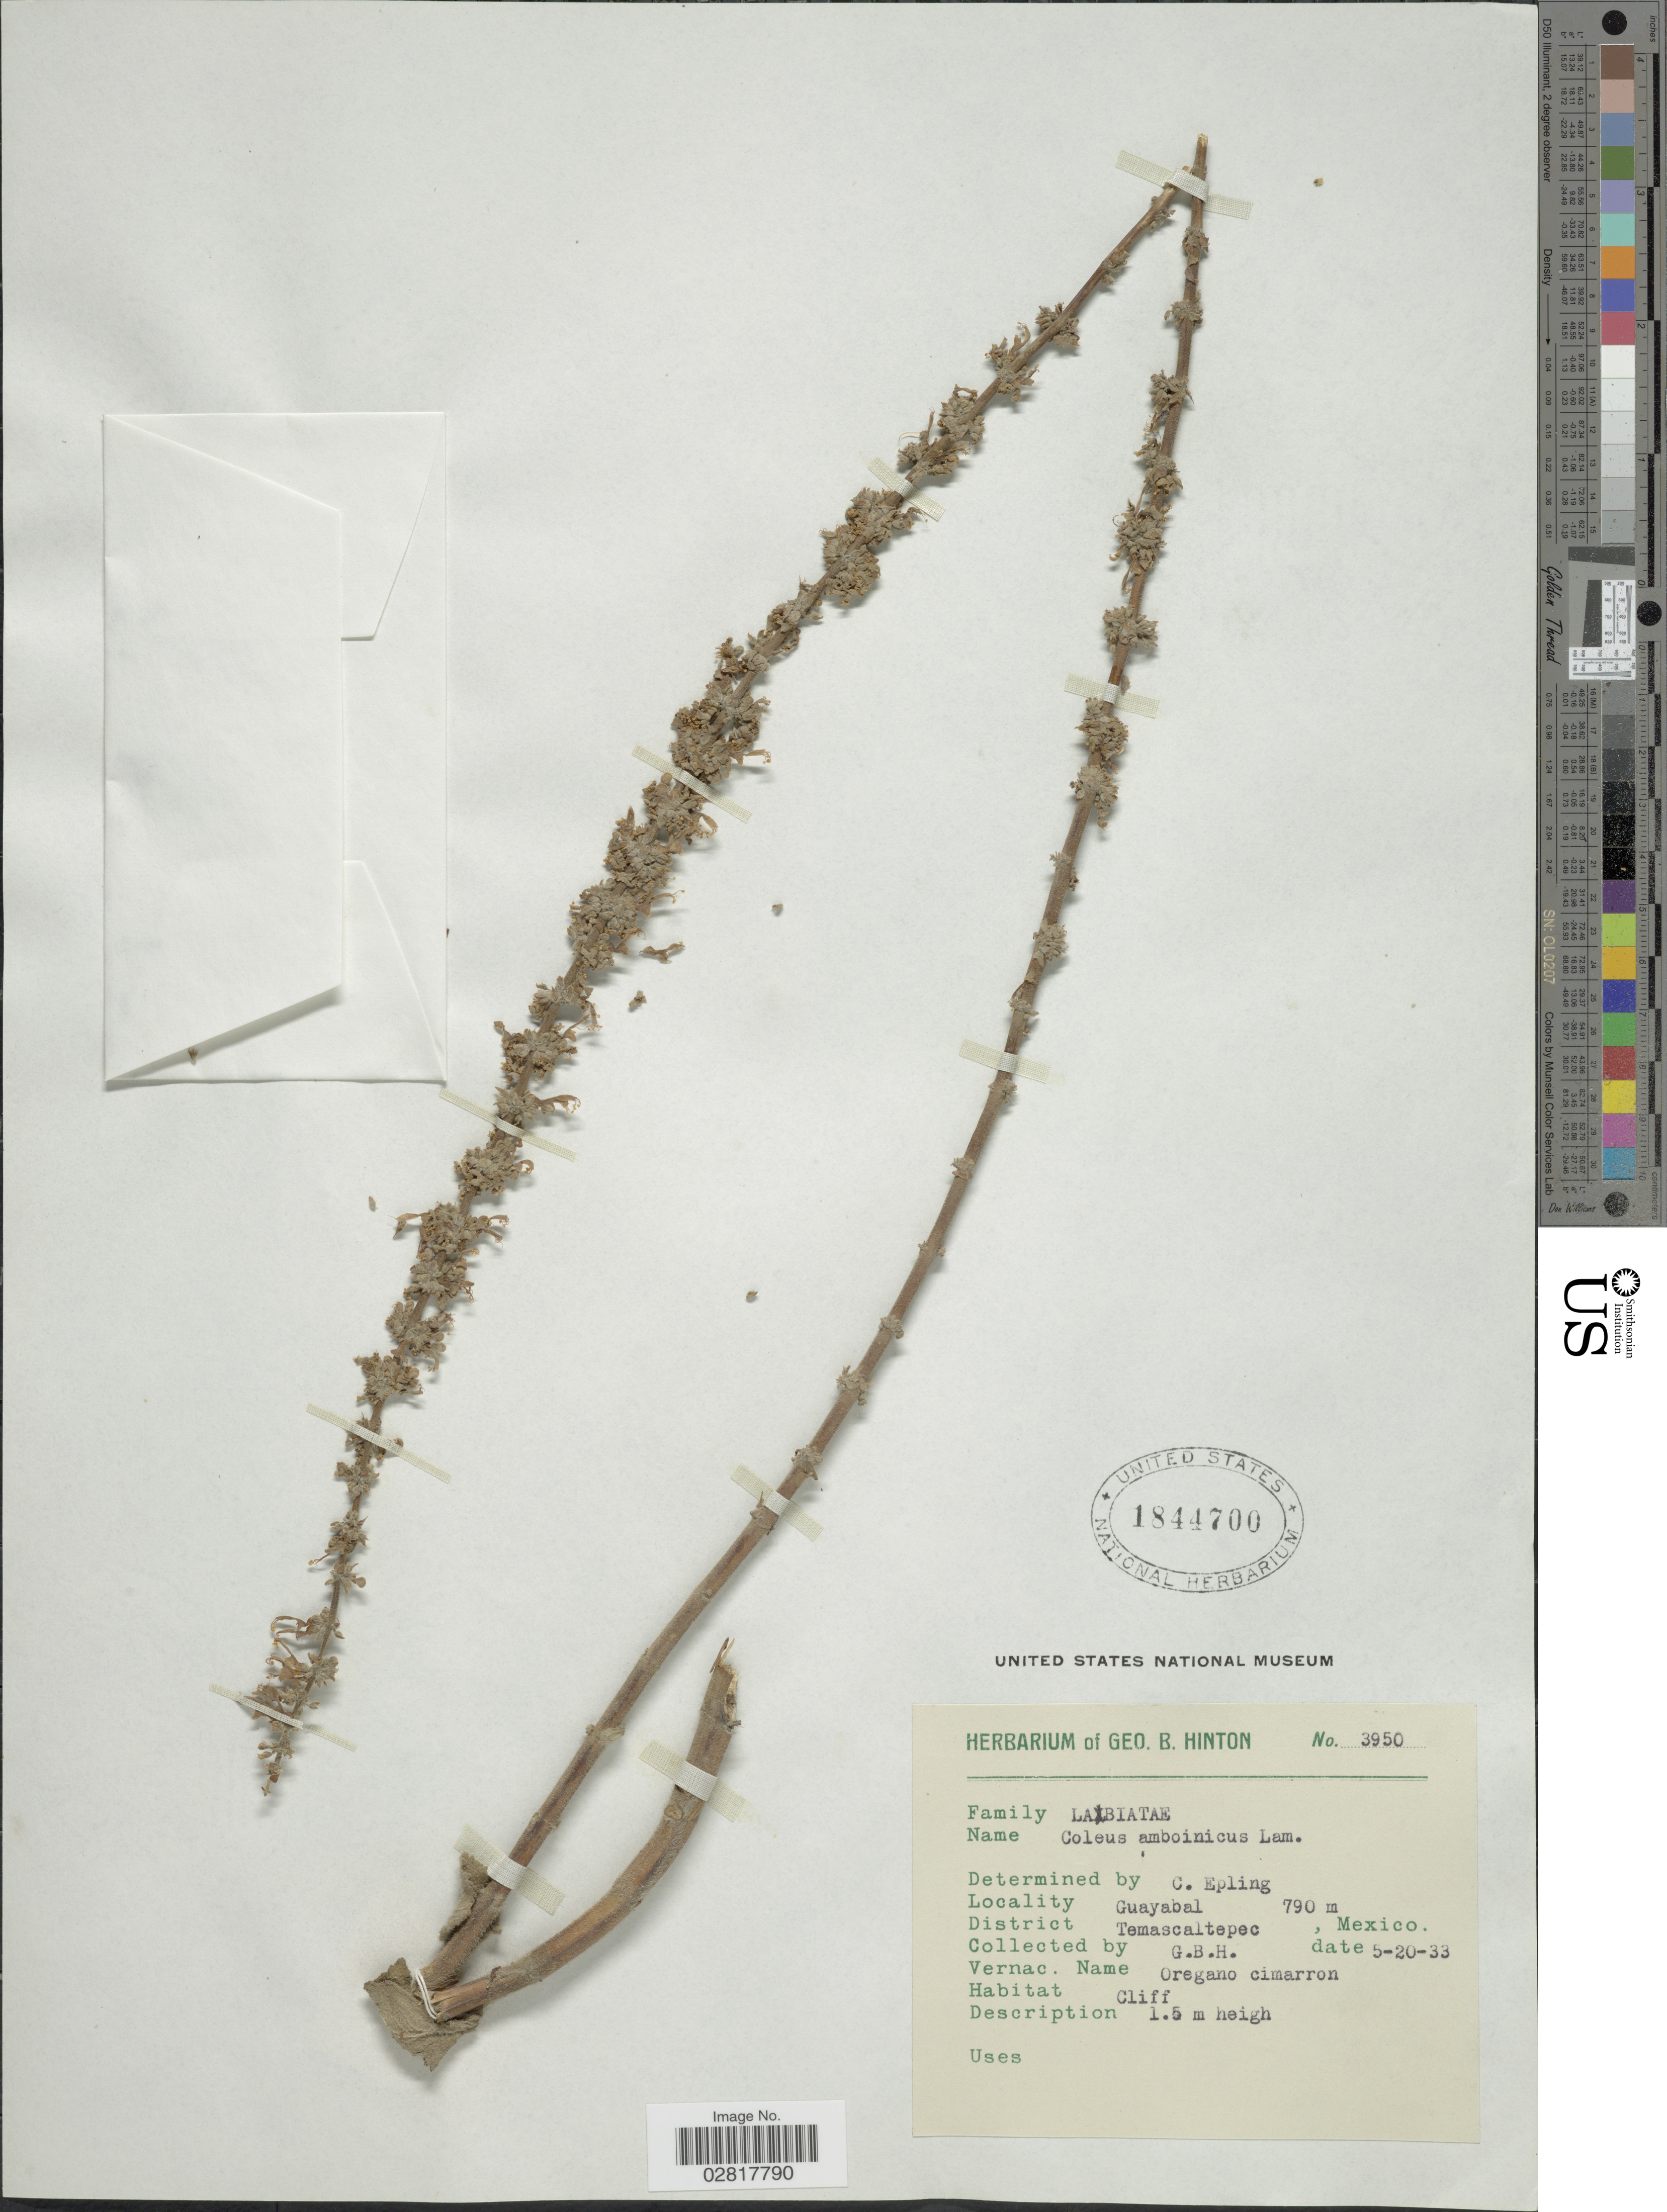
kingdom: Plantae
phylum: Tracheophyta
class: Magnoliopsida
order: Lamiales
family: Lamiaceae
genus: Plectranthus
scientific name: Plectranthus amboinicus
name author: (Lour.) Spreng.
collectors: G. B. Hinton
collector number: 3950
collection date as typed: Transcribed d/m/y: 20/5/33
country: Mexico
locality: Guayabal, District Temascaltepec.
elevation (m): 790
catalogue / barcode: US 1844700